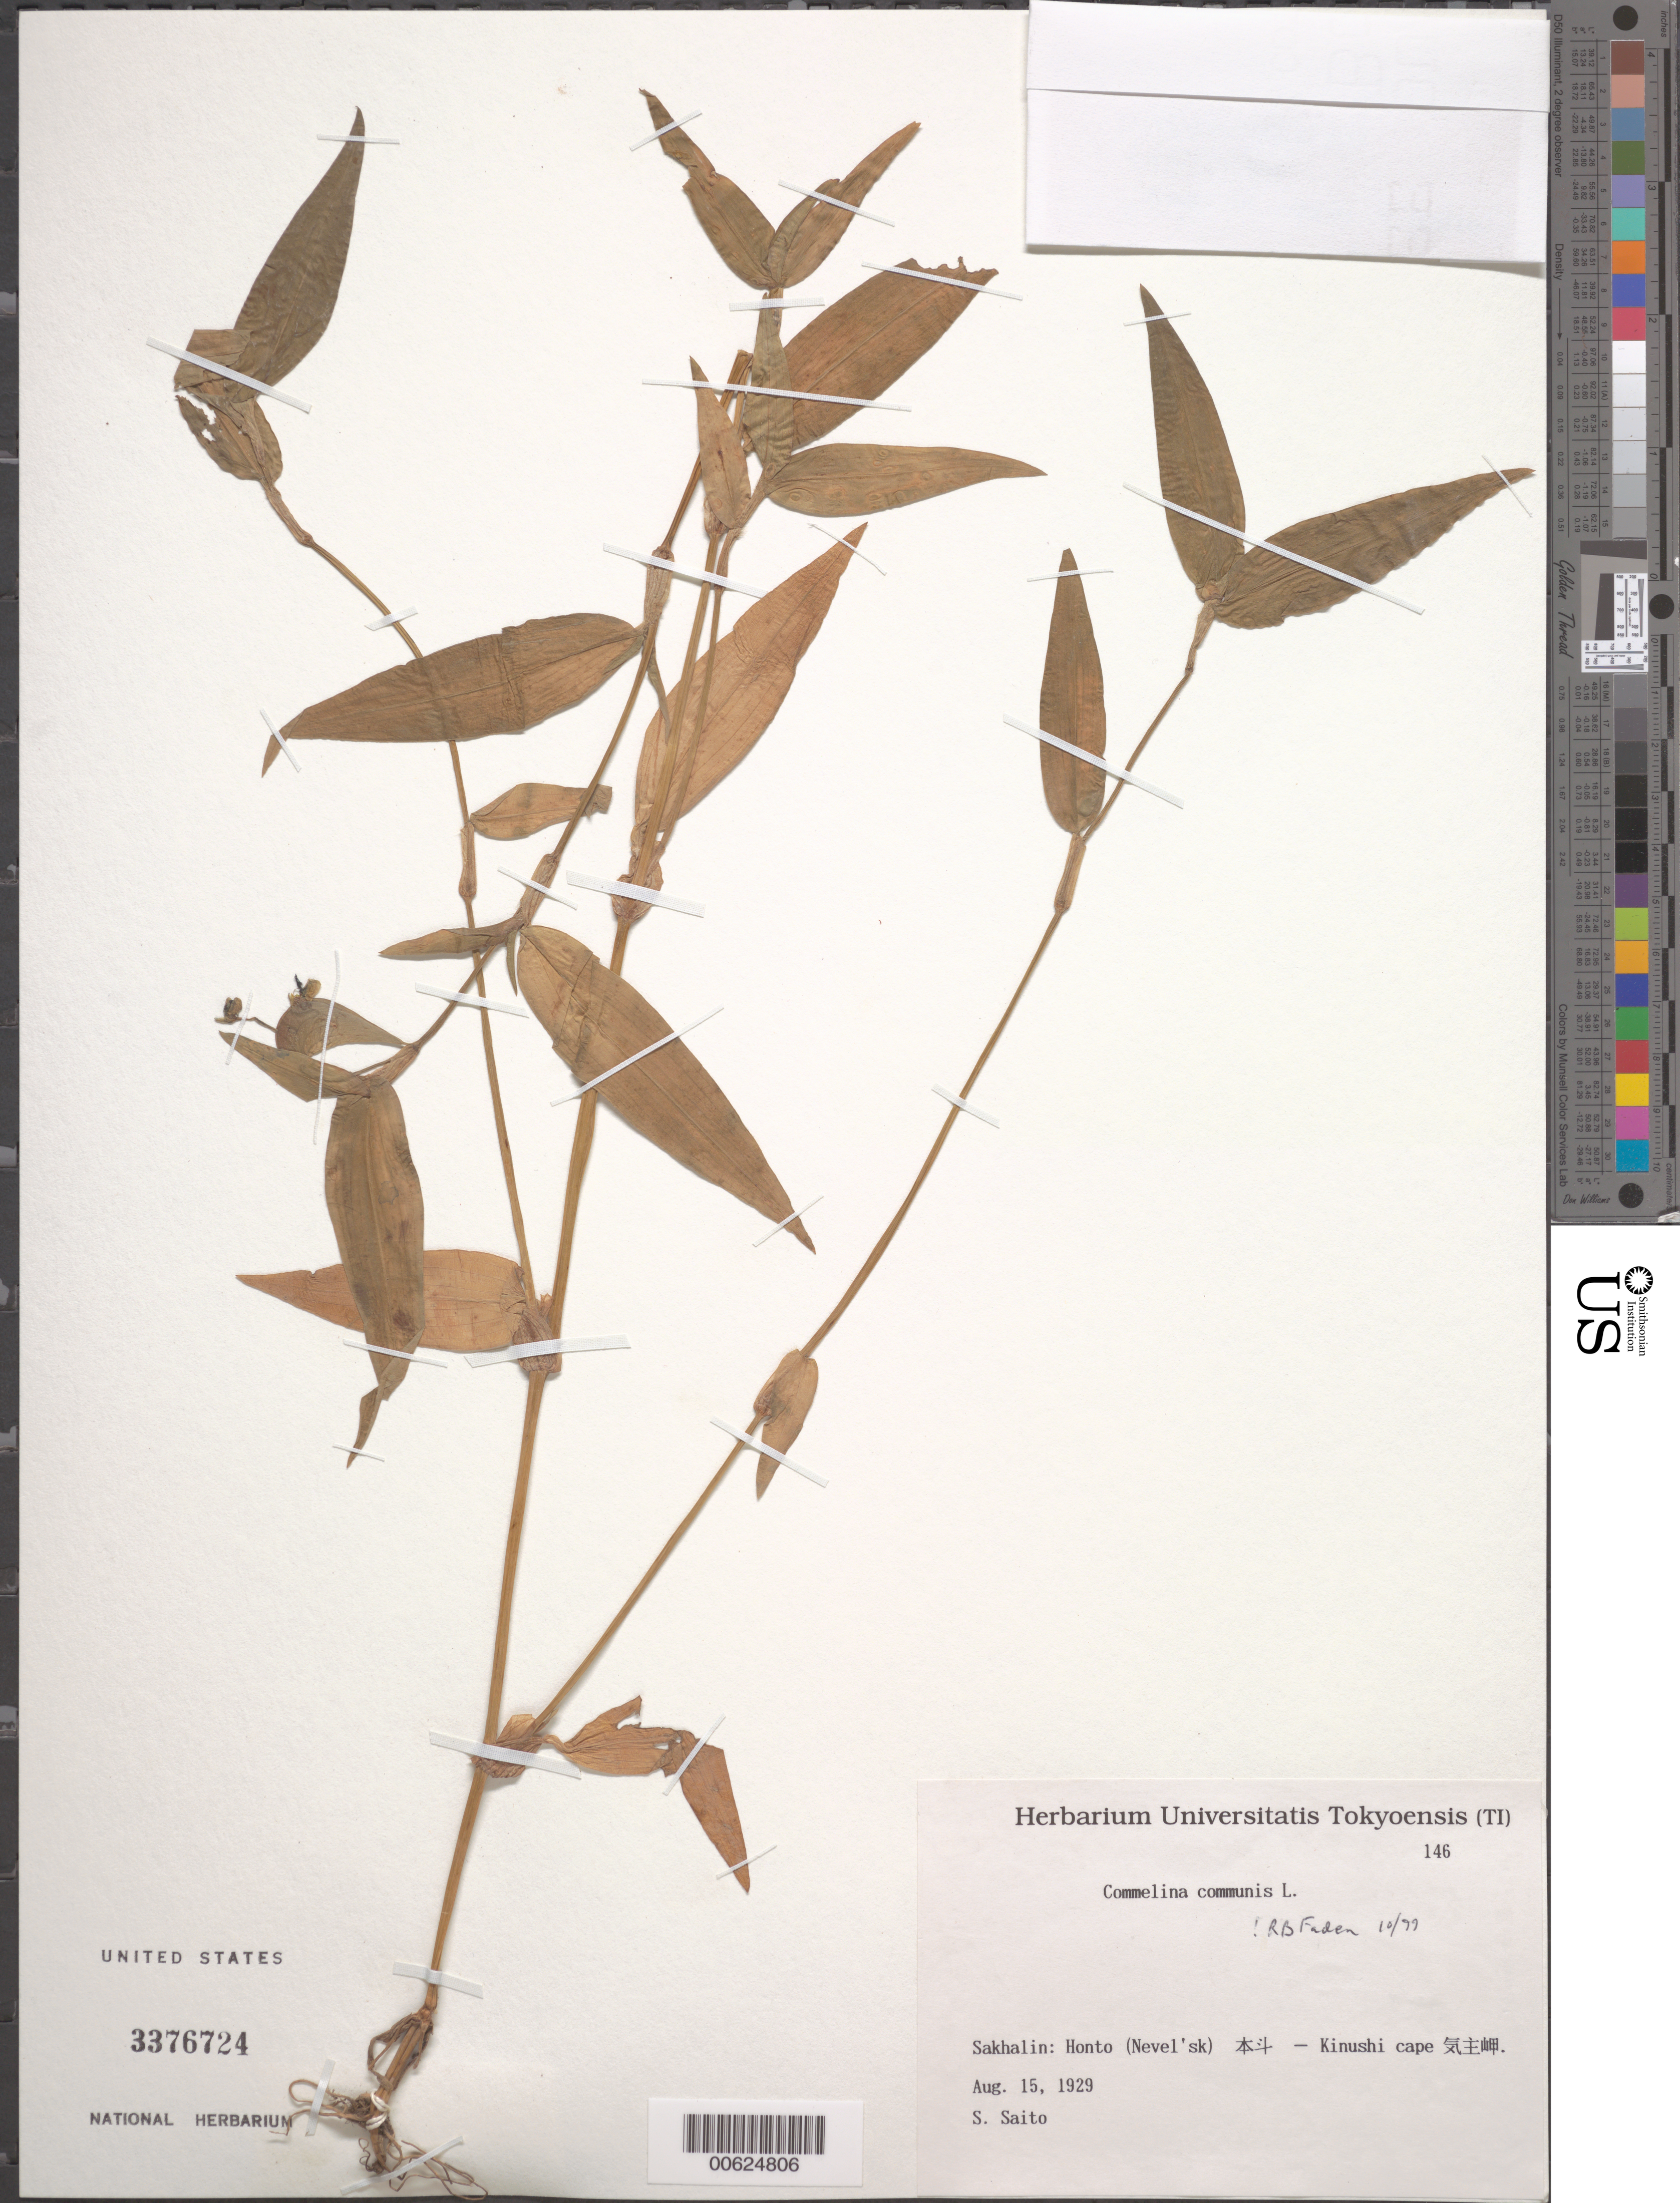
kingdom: Plantae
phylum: Tracheophyta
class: Liliopsida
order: Commelinales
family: Commelinaceae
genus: Commelina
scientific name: Commelina communis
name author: L.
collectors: S. Saito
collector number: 146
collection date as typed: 15 Aug 1929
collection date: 1929-08-15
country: Japan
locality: Sakhalin, honto, nevel'sk, kinushi cape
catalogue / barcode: US 3376724